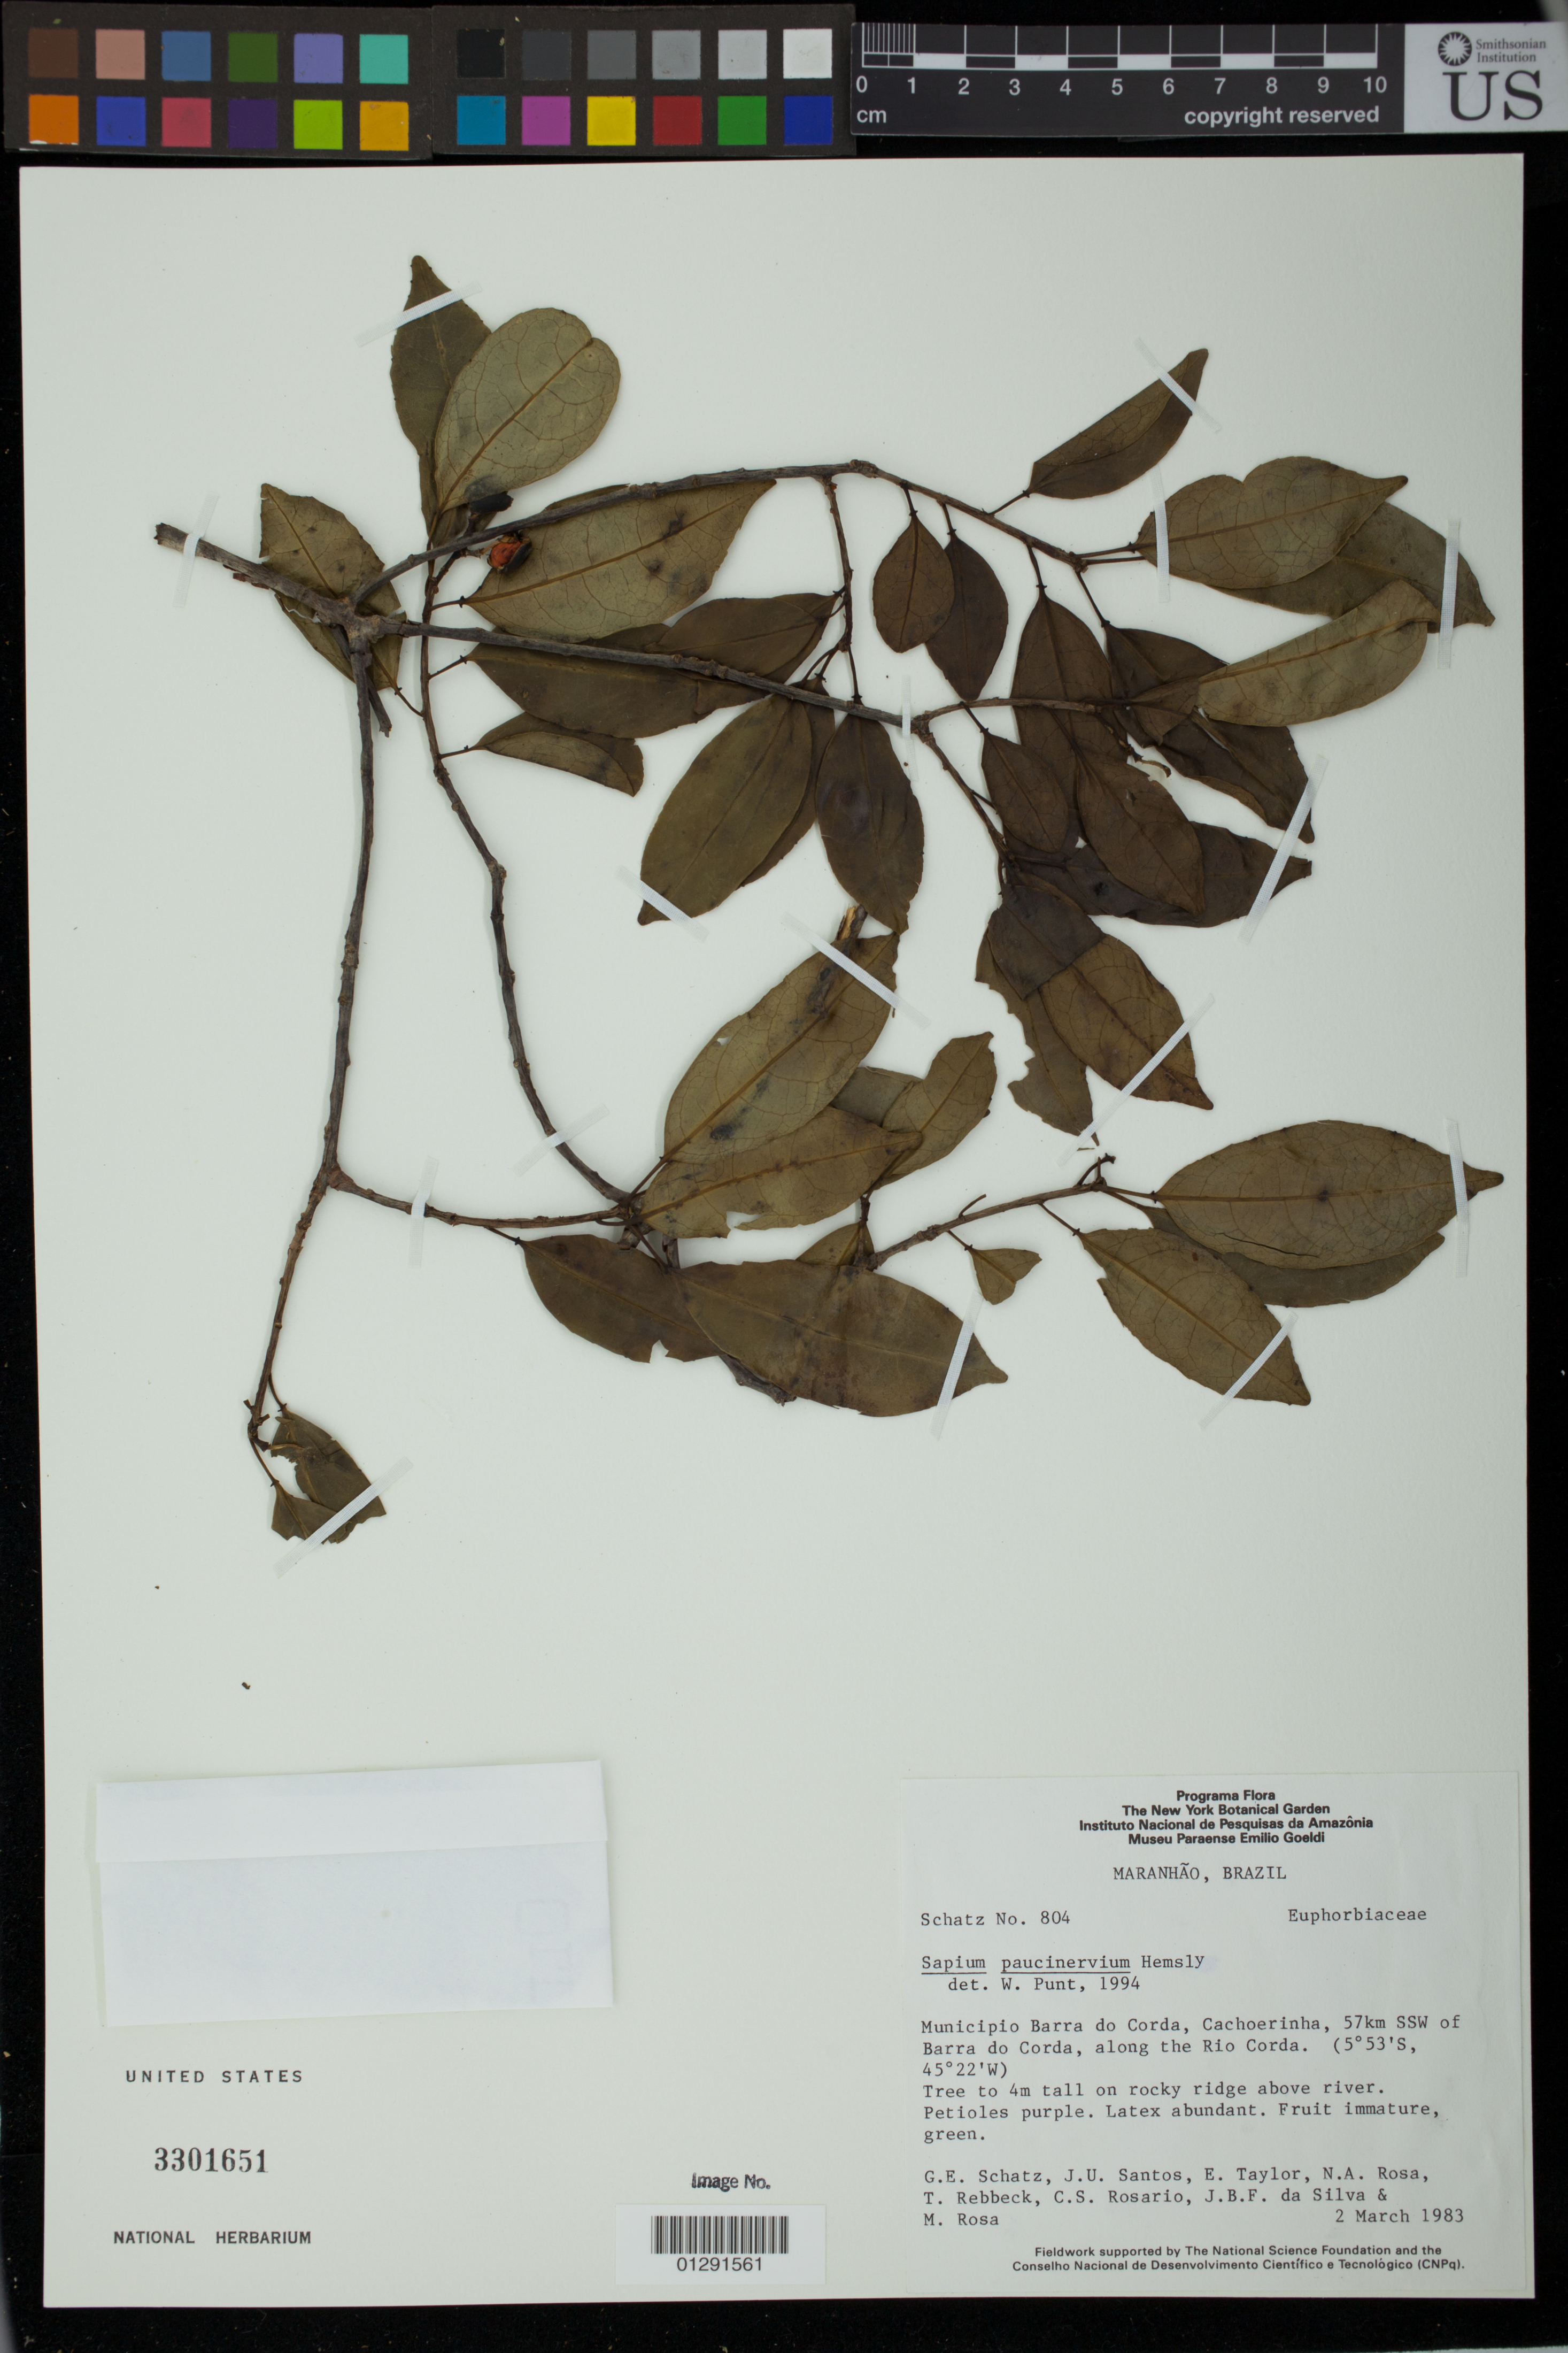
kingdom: Plantae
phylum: Tracheophyta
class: Magnoliopsida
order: Malpighiales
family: Euphorbiaceae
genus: Sapium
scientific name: Sapium paucinervium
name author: Hemsl.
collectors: G. Schatz, J. U. Santos, E. L. Taylor & N. A. Rosa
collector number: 804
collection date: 1983-03-02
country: Brazil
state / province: Maranhao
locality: Municipio Barra do Corda, Cachoerinha, 57 kilometers SSW of Barra do Corda, along Rio Corda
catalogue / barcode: US 3301651